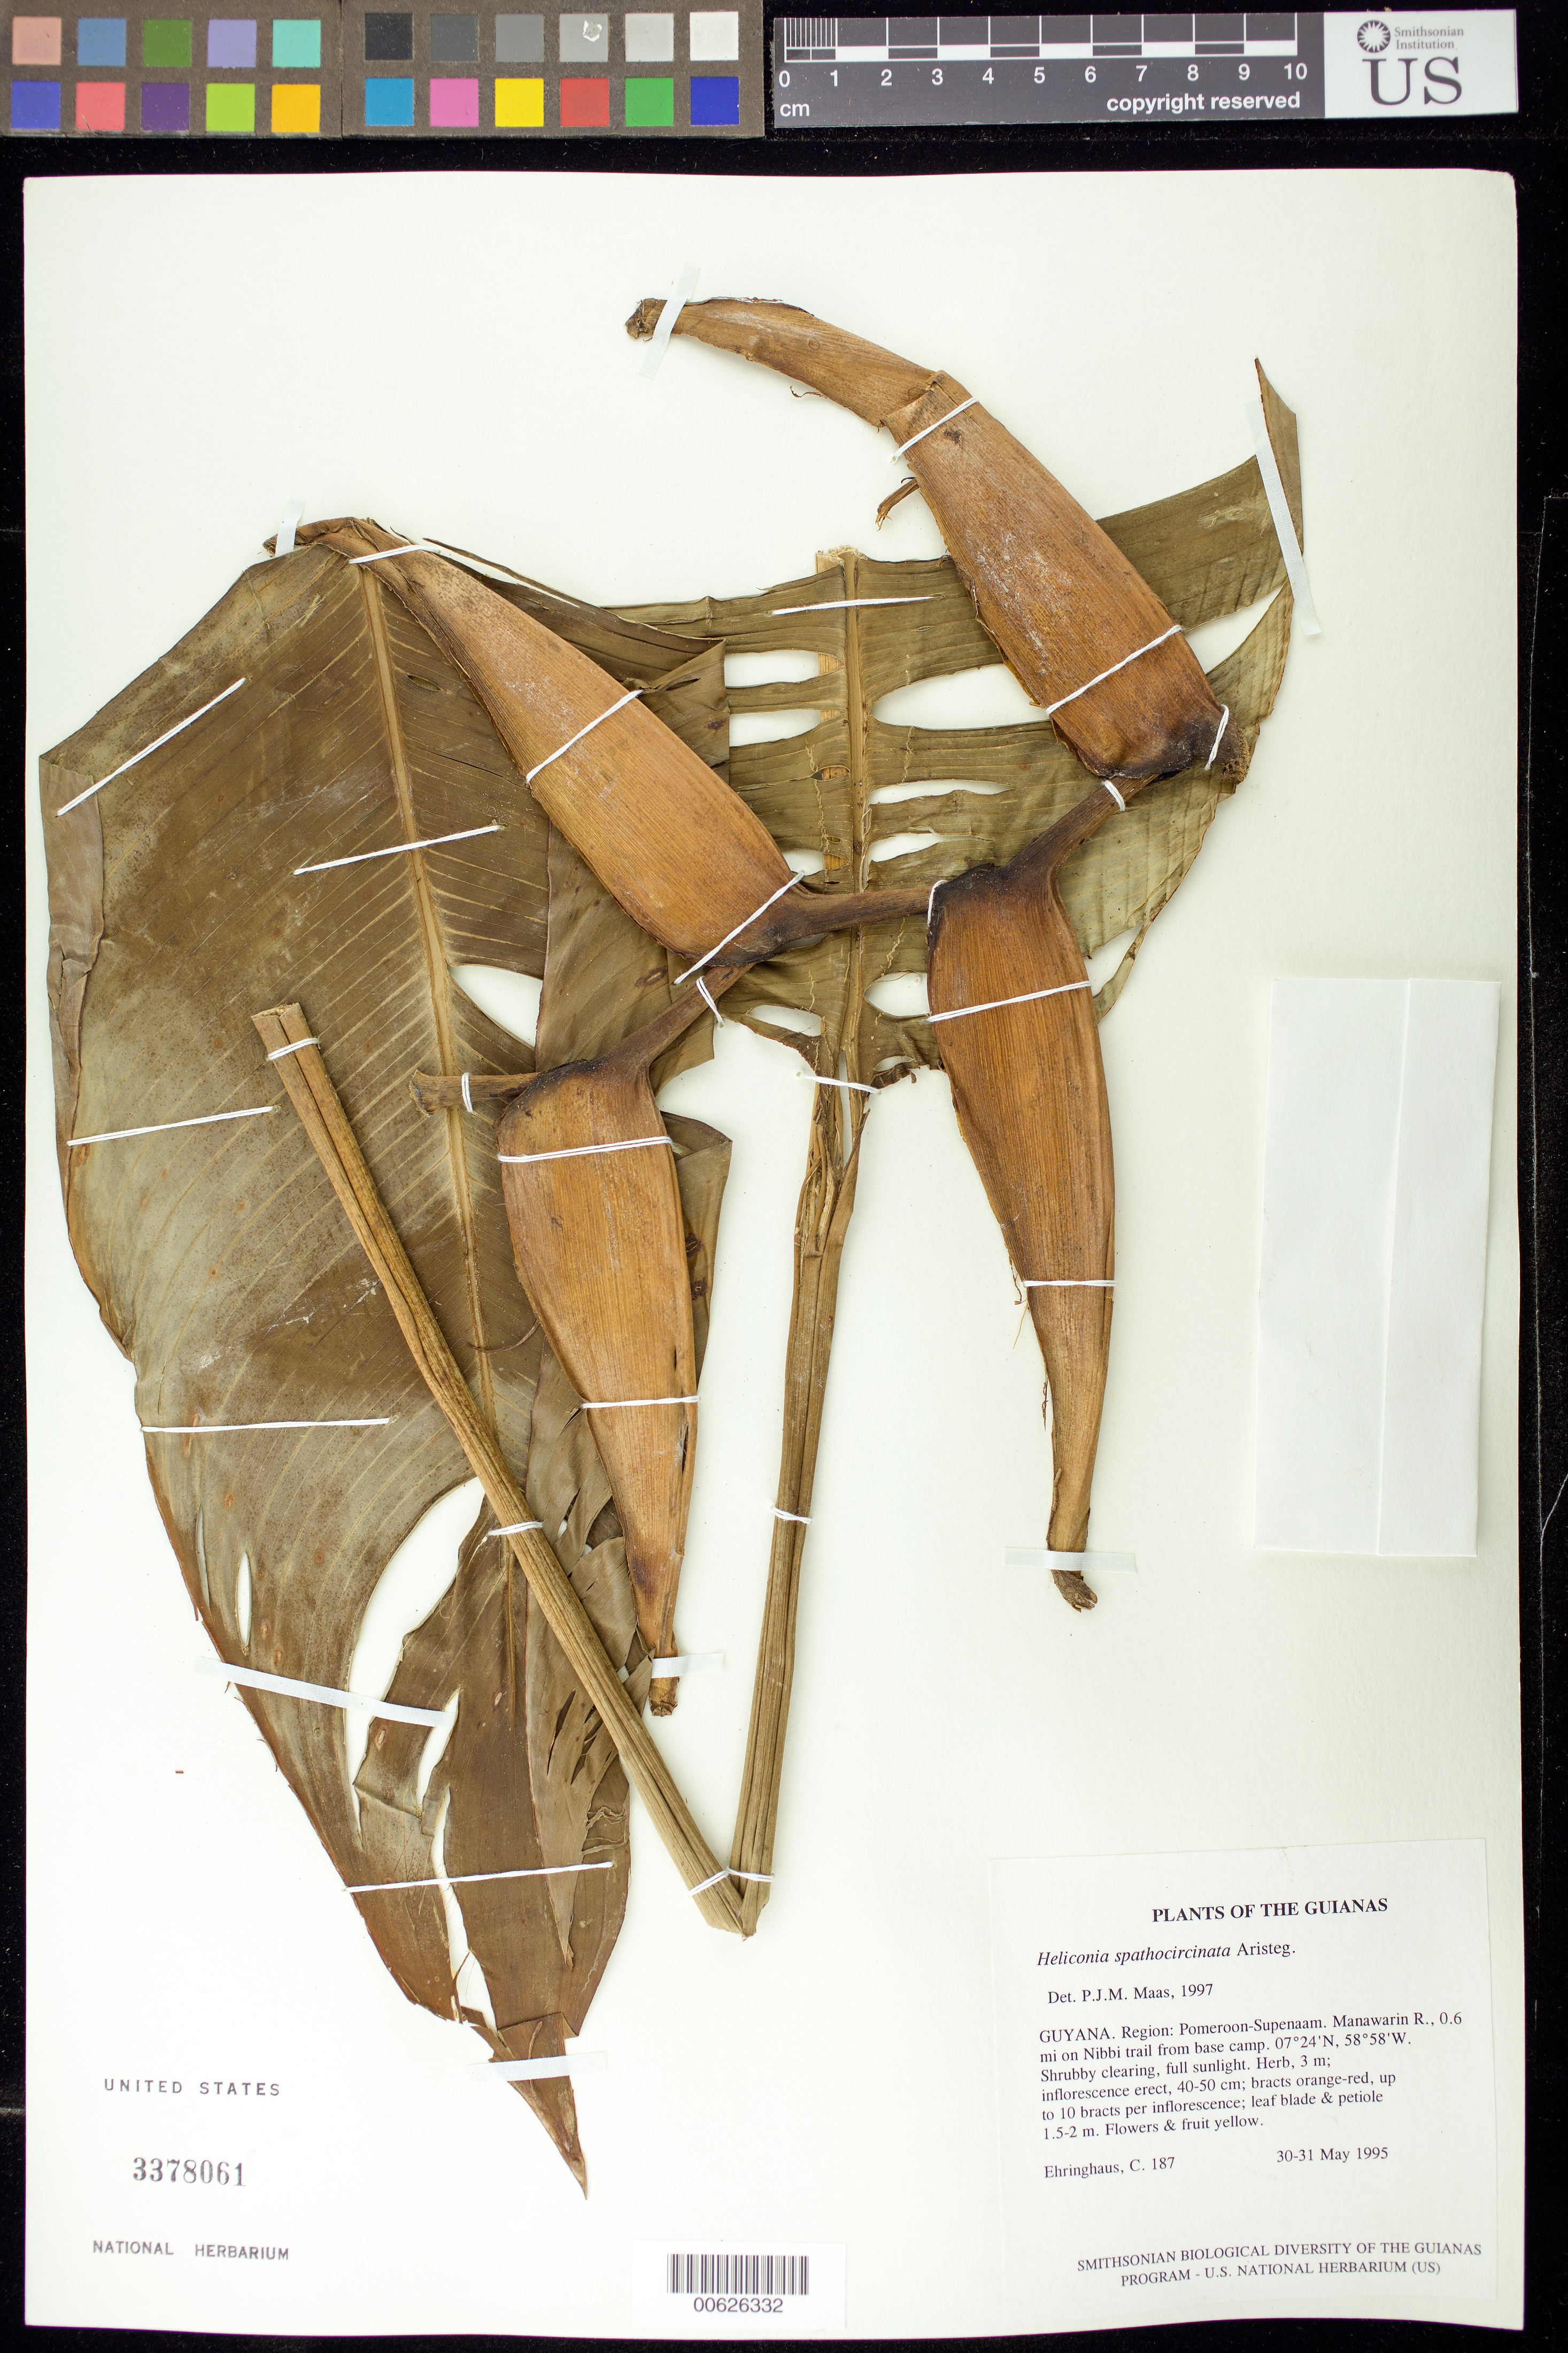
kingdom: Plantae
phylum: Tracheophyta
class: Liliopsida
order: Zingiberales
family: Heliconiaceae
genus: Heliconia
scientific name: Heliconia spathocircinata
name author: Aristeg.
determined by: Maas, Paul J. M.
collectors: C. Ehringhaus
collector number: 187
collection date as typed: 30-31 May 1995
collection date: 1995-05-30/1995-05-31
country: Guyana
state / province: Pomeroon-Supenaam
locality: Manawarin R., 0.6 mi on Nibbi trail from base camp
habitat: Shrubby clearing, full sunlight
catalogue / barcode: US 3378061